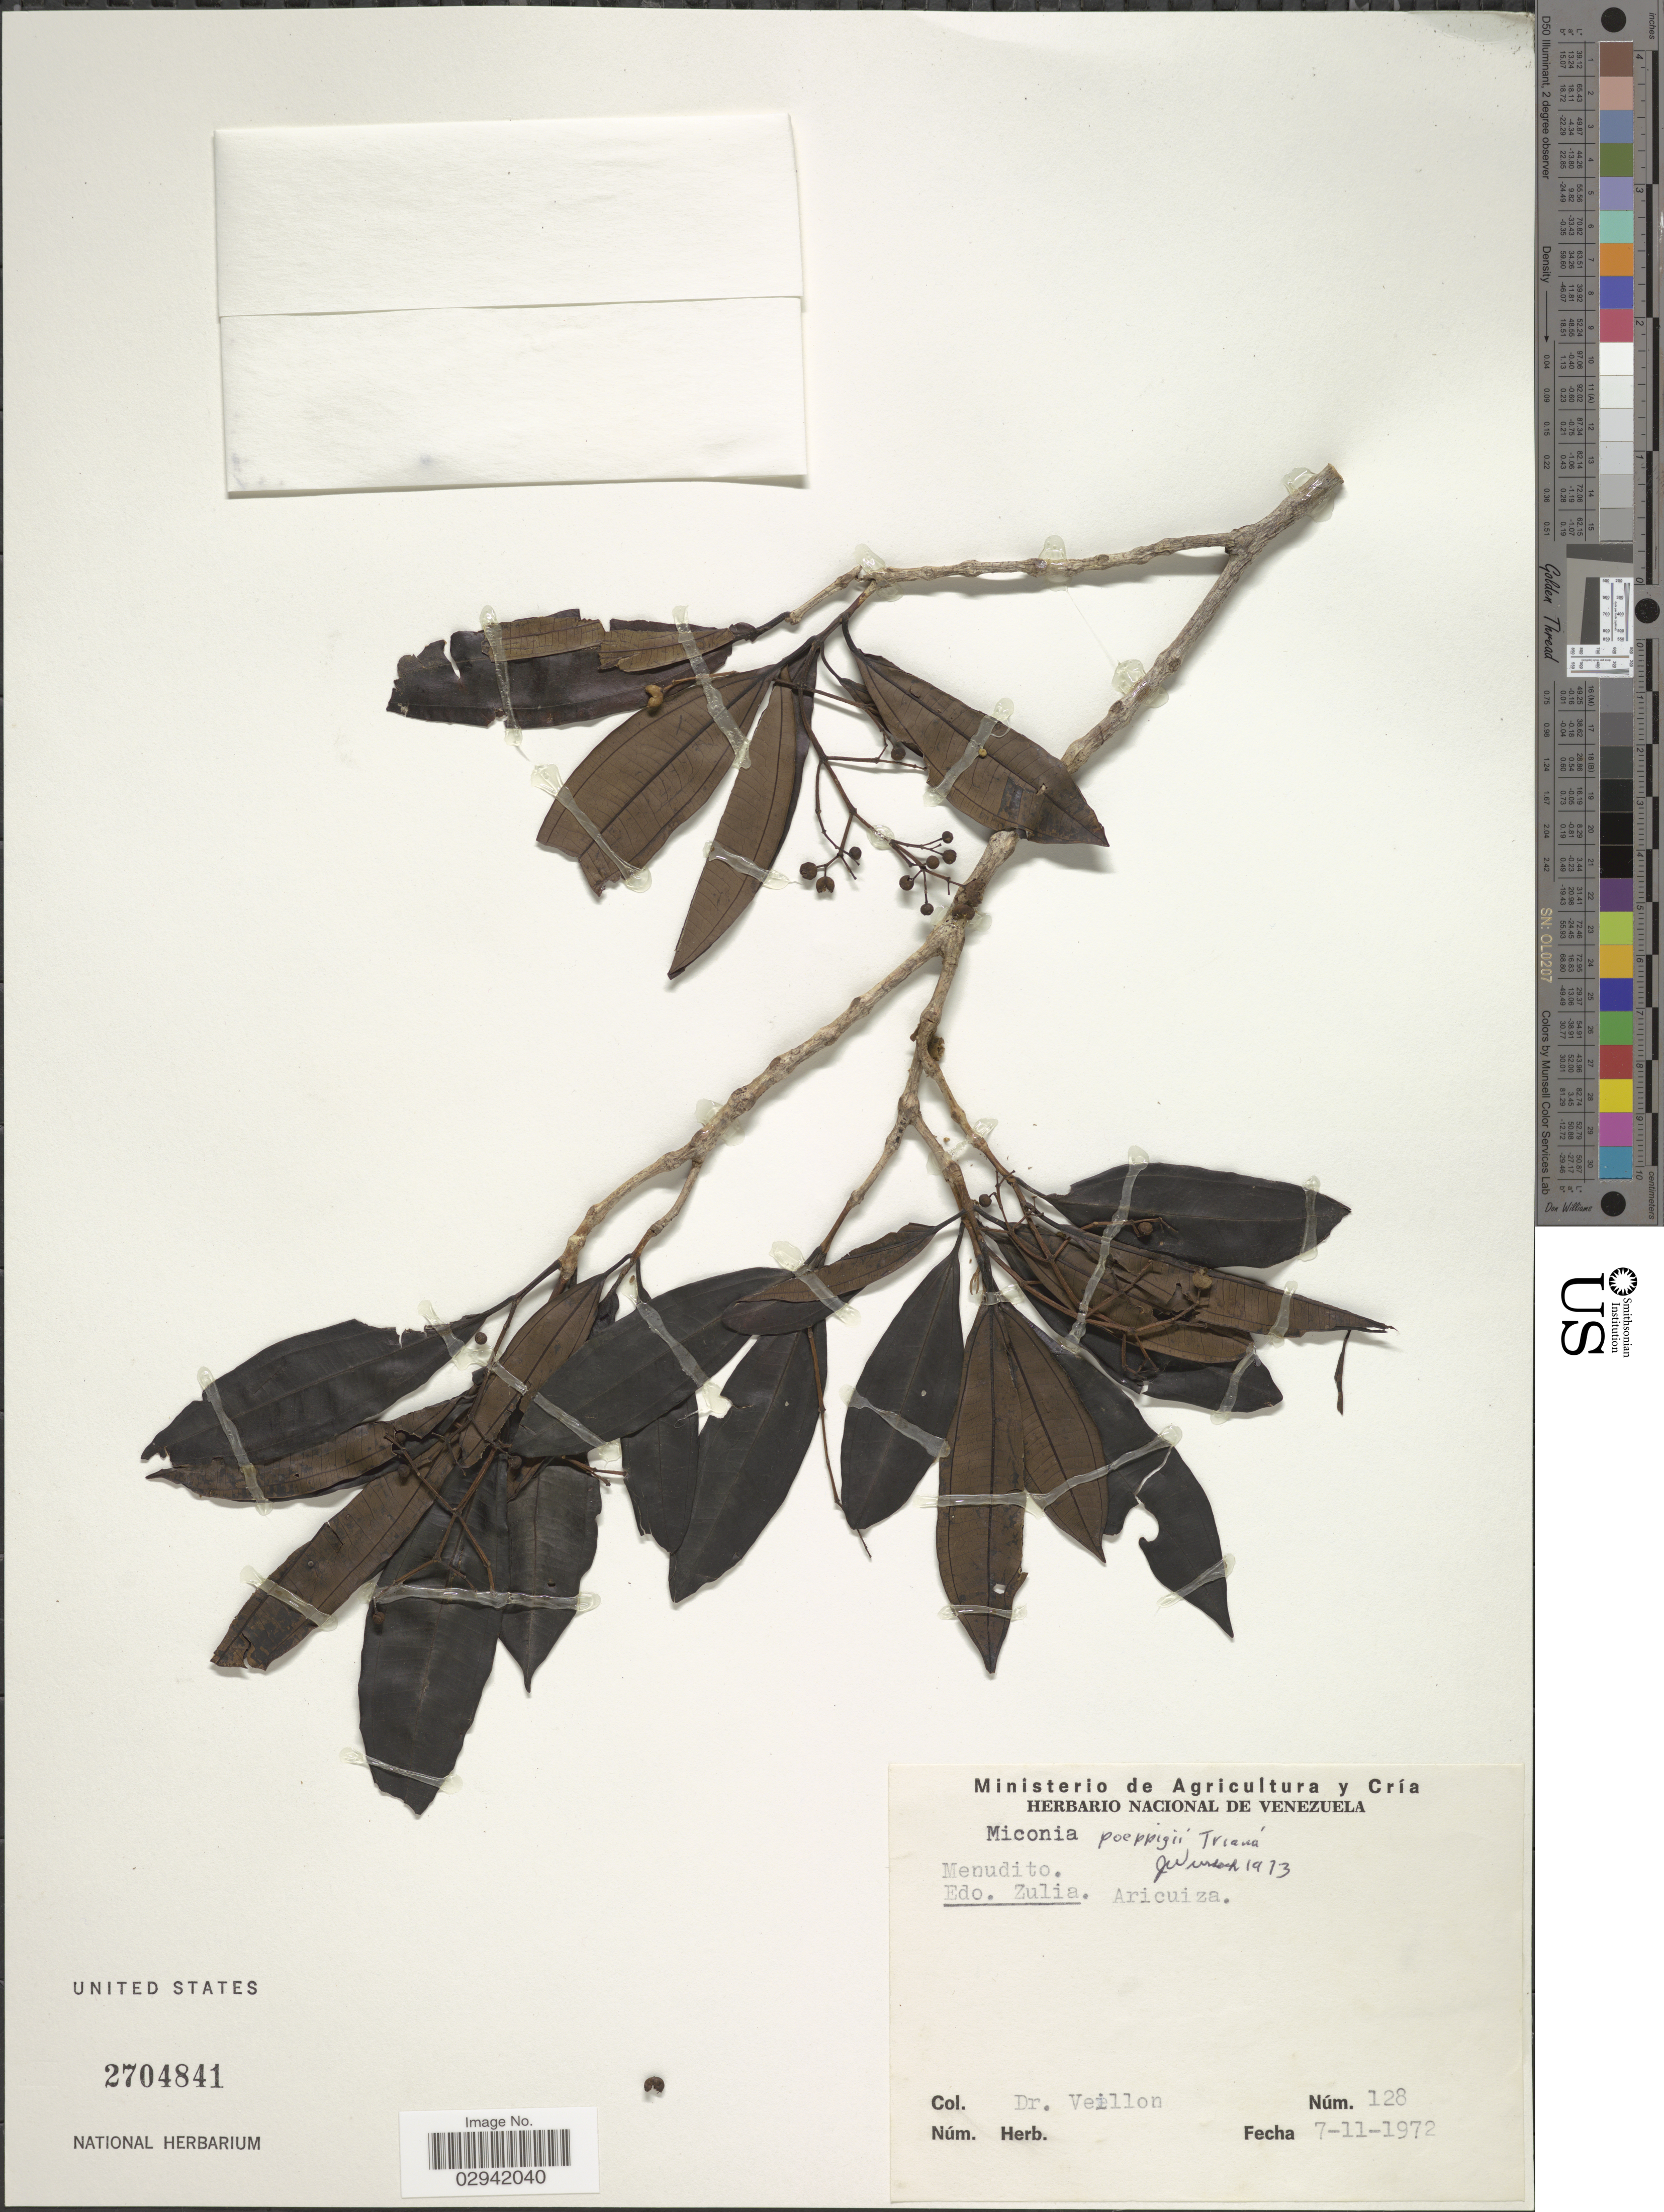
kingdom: Plantae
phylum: Tracheophyta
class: Magnoliopsida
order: Myrtales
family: Melastomataceae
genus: Miconia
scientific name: Miconia poeppigii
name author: Triana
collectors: -. Veillon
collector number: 128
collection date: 1972-11-07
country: Venezuela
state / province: Zulia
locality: Aricuiza.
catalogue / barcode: US 2704841